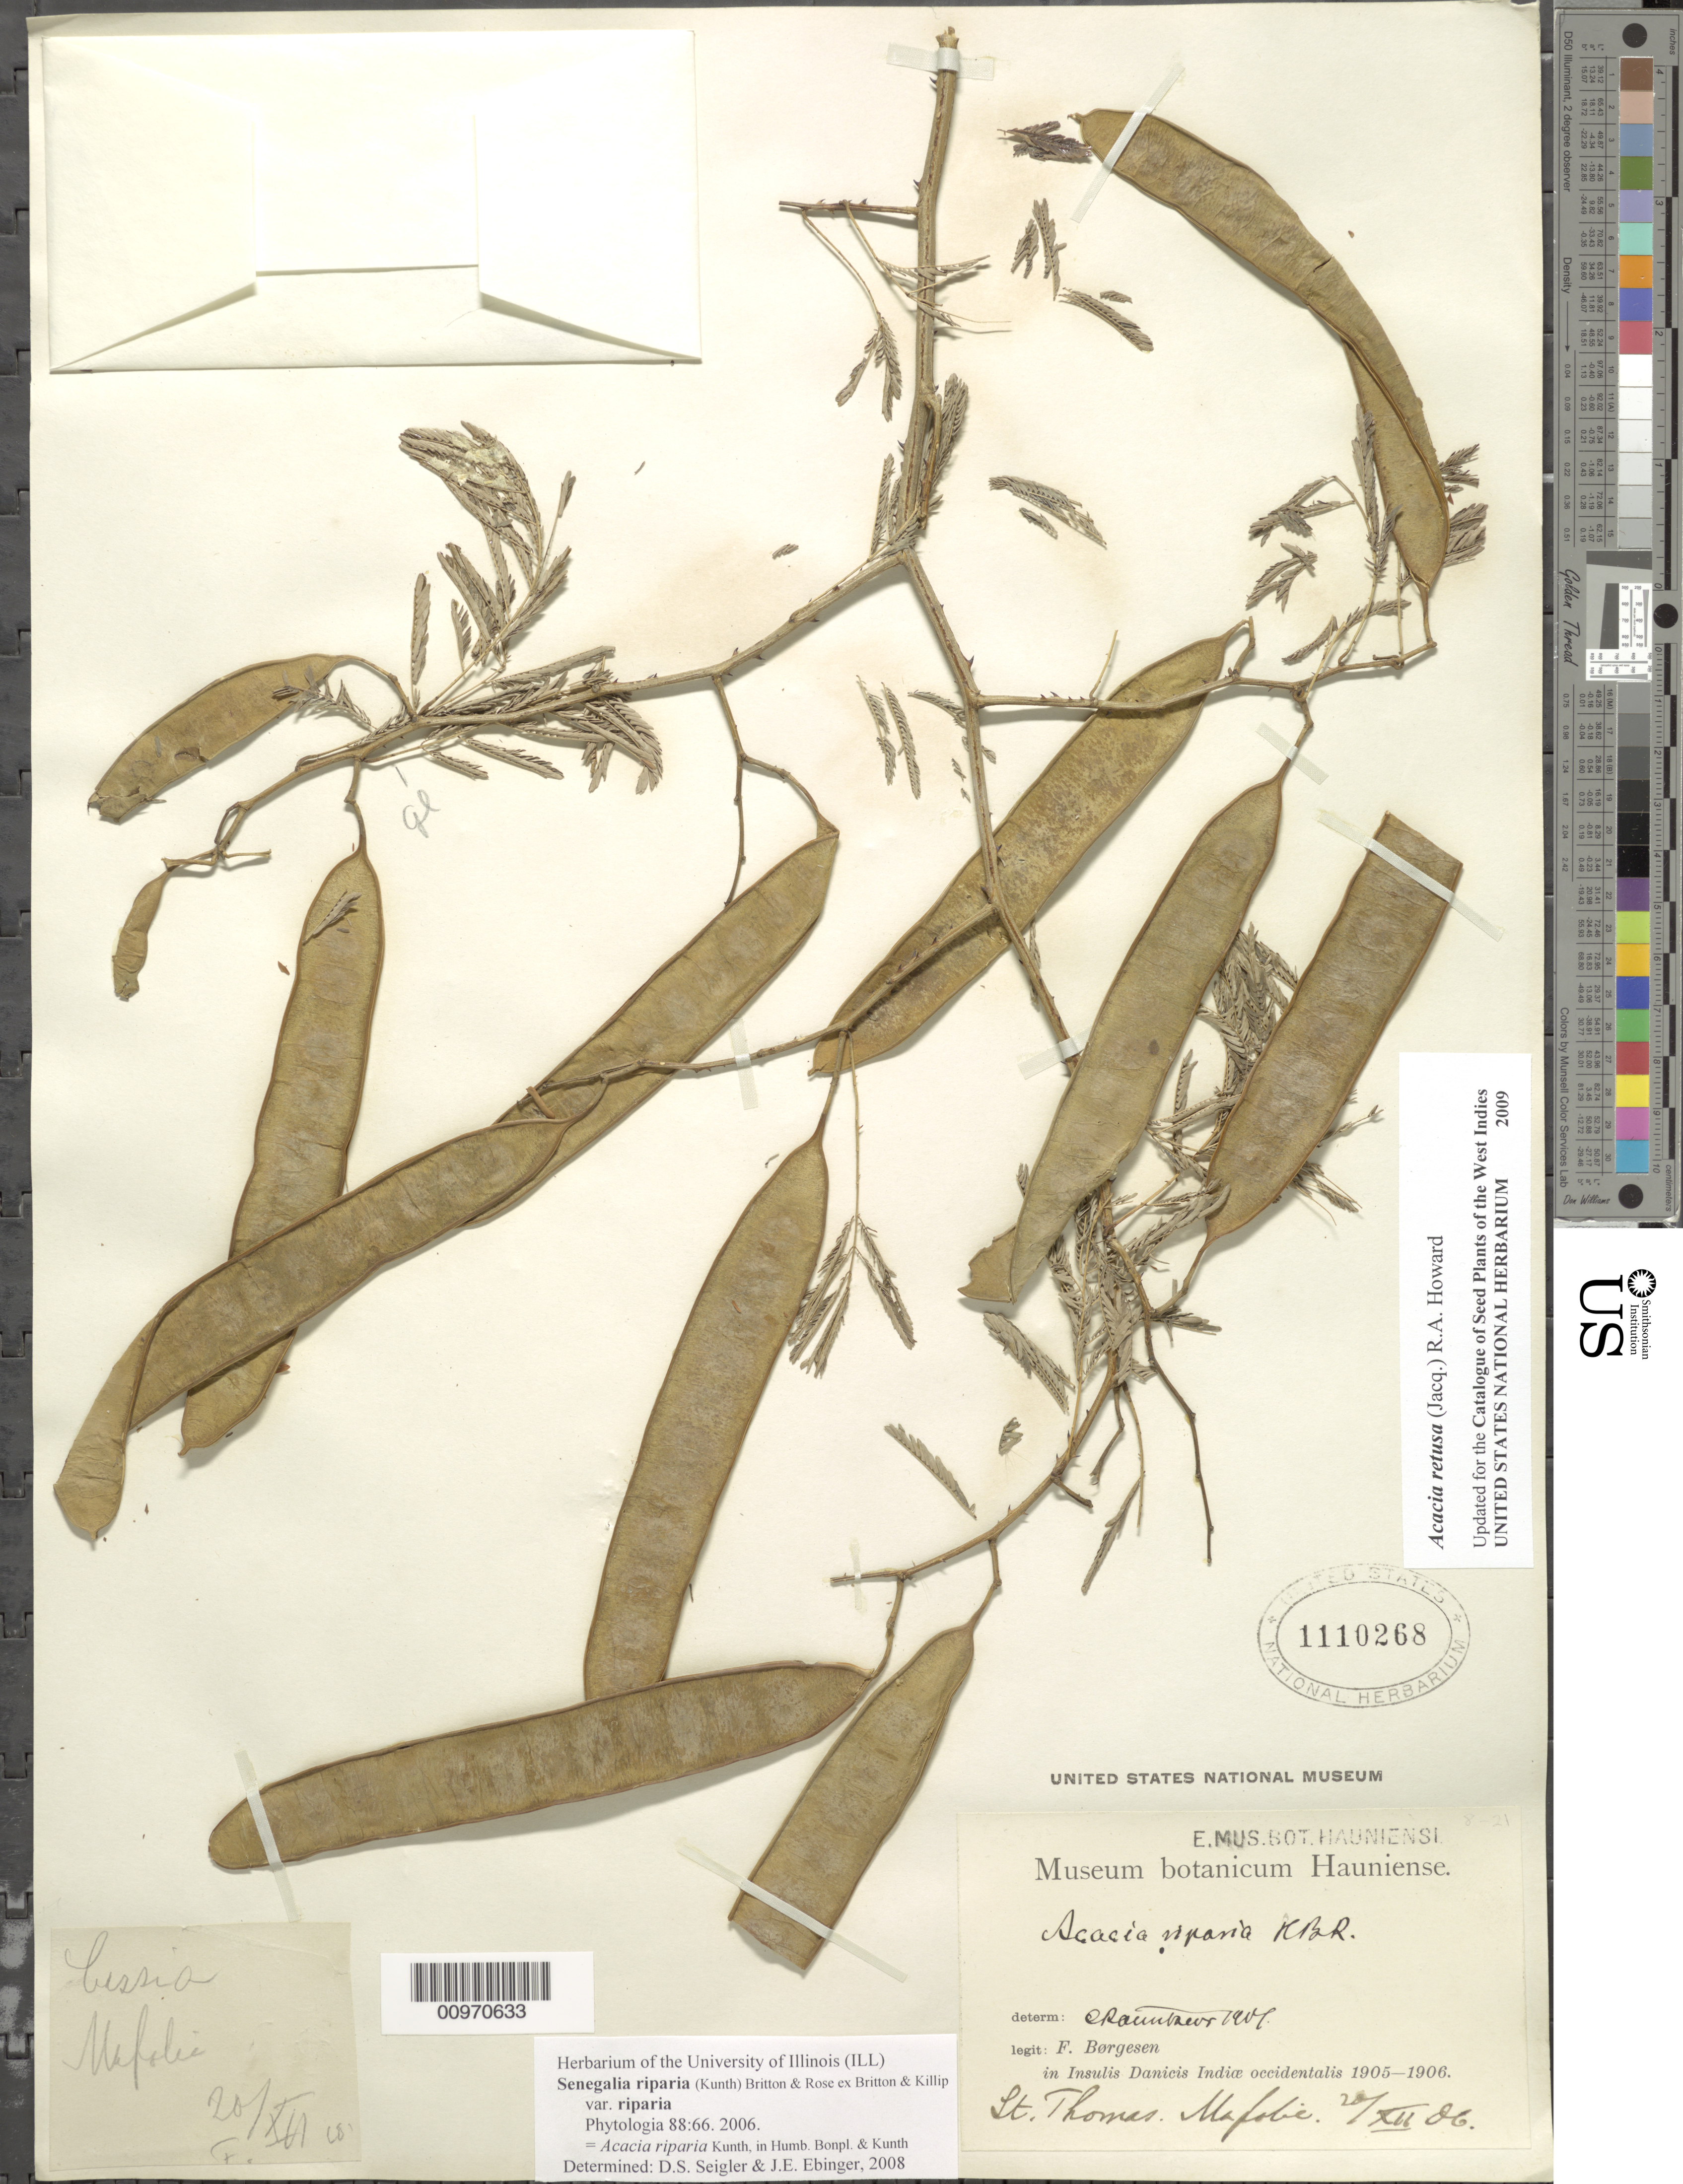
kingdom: Plantae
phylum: Tracheophyta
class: Magnoliopsida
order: Fabales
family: Fabaceae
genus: Senegalia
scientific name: Senegalia riparia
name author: (Kunth) Britton & Rose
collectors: F. C. Børgesen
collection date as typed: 20 Dec 1906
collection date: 1906-12-20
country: U.S. Virgin Islands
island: St. Thomas I.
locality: Mafolie.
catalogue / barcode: US 1110268